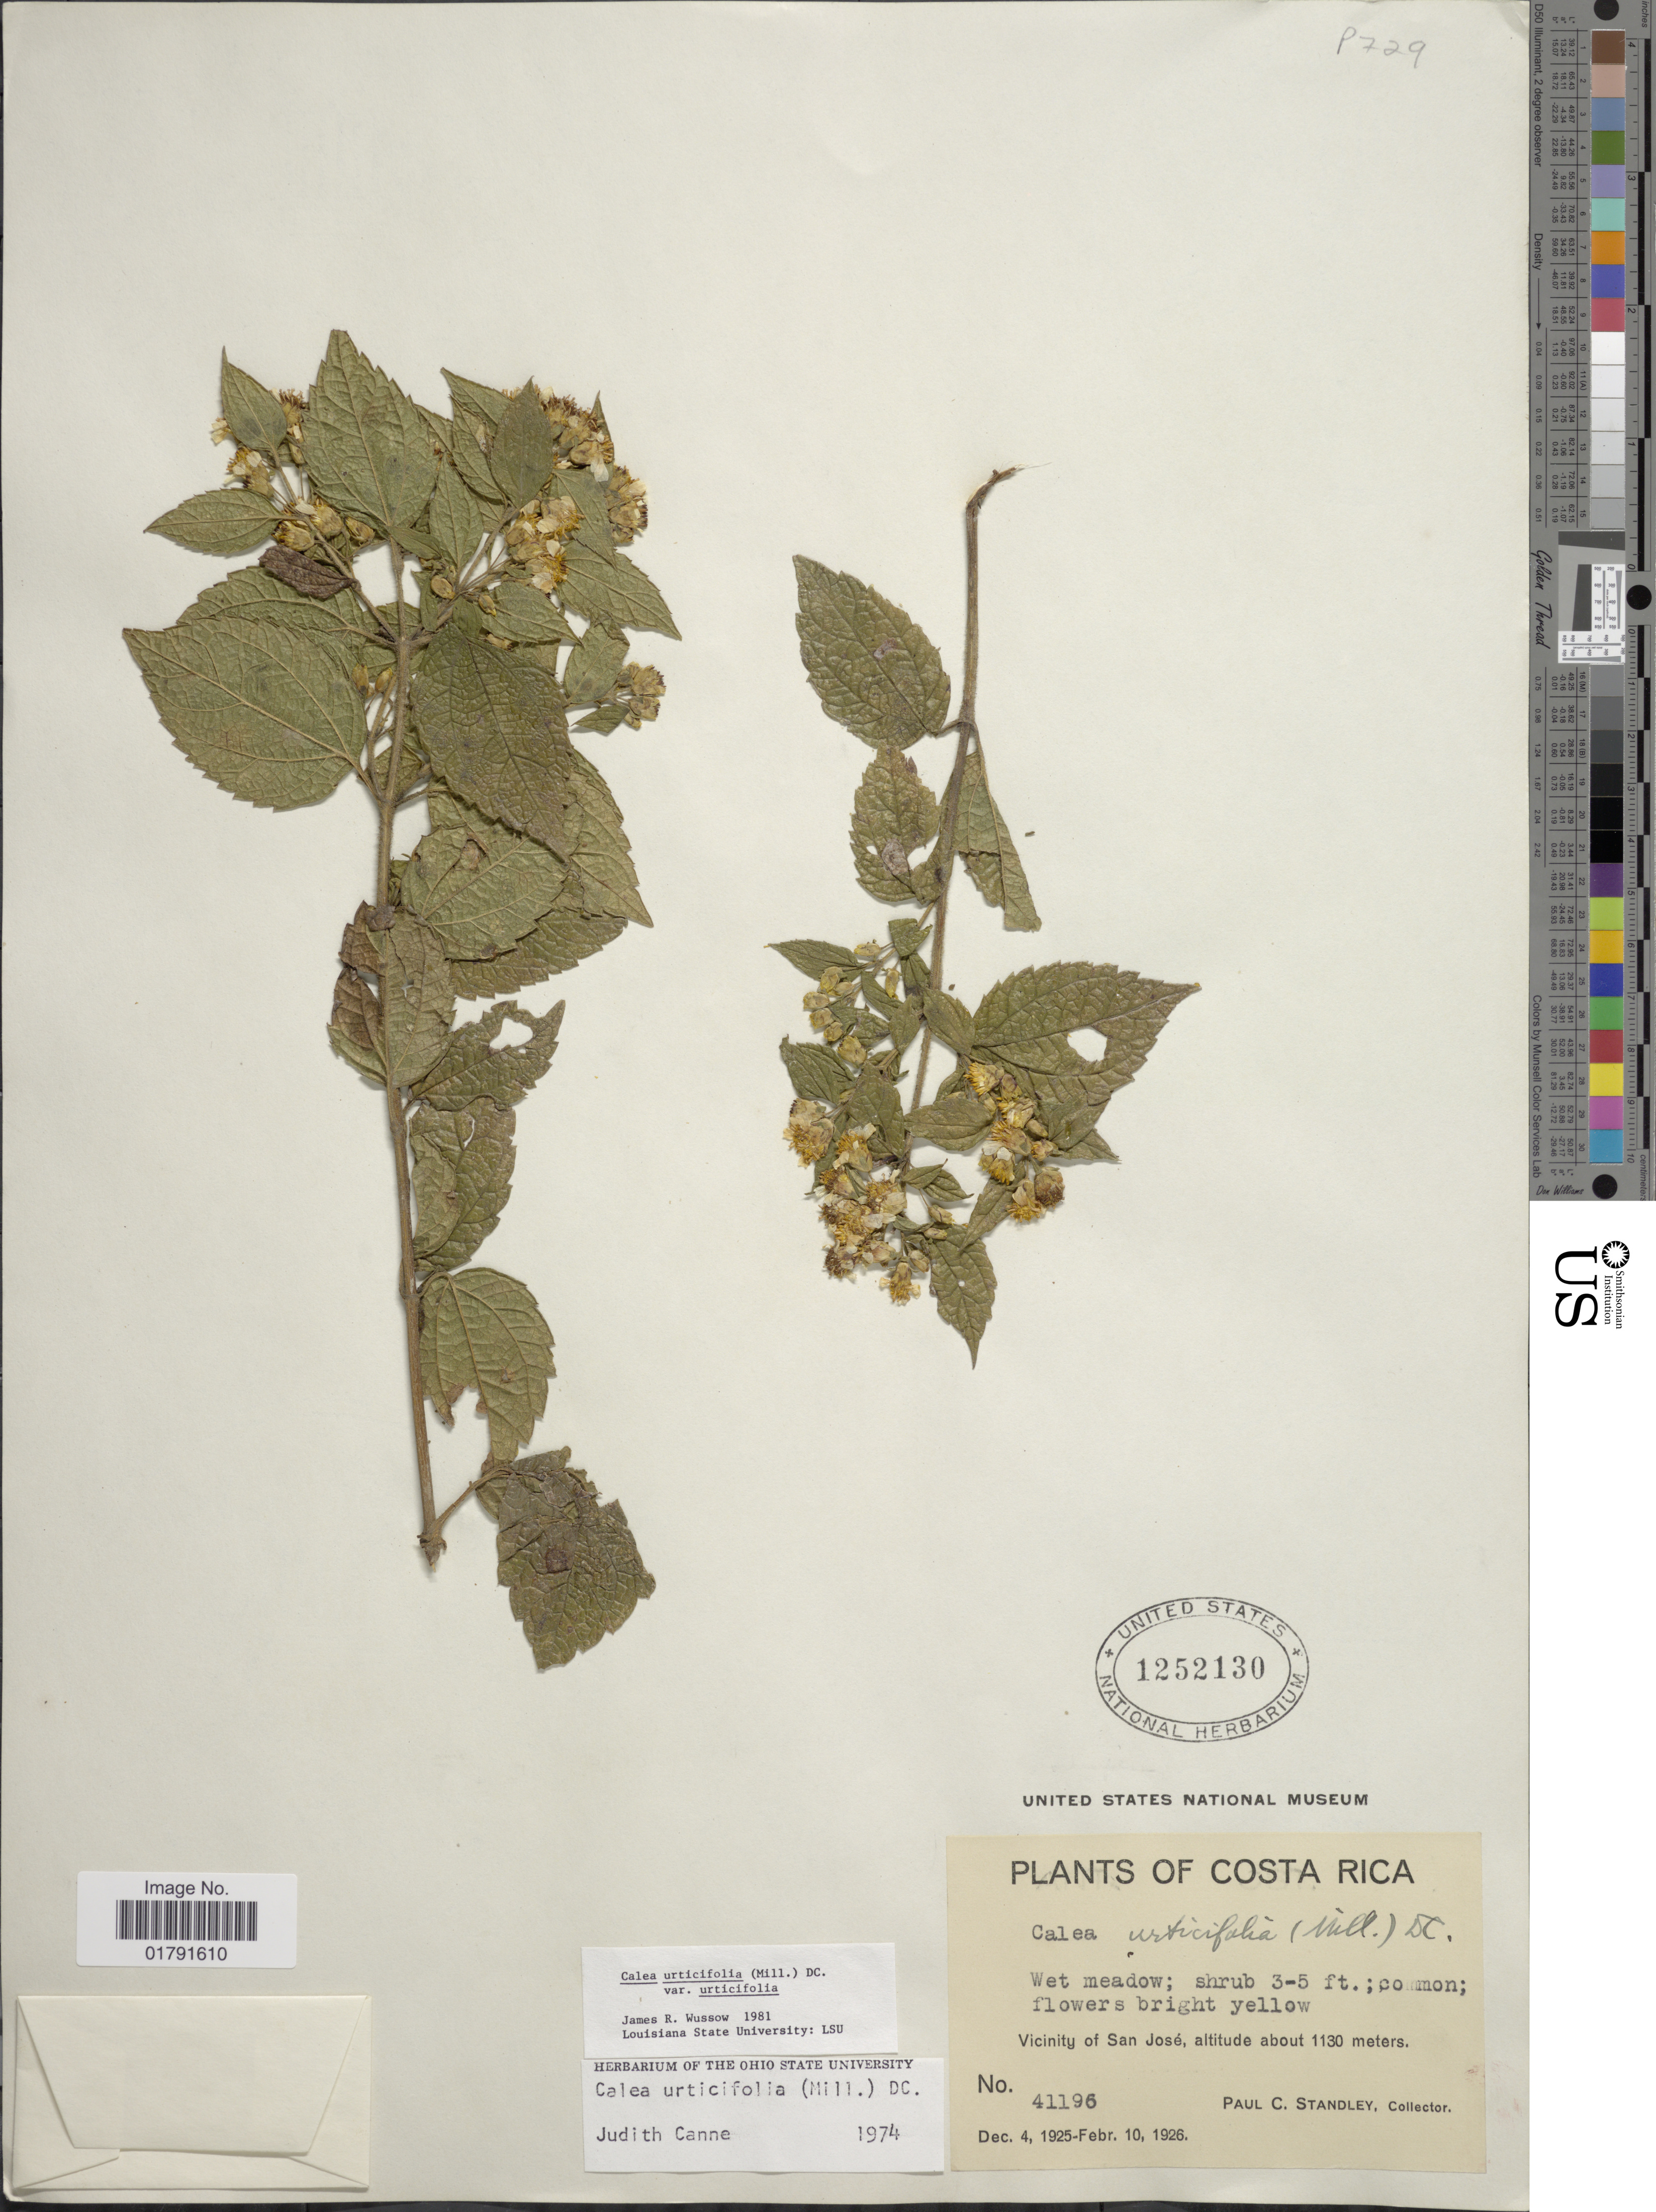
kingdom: Plantae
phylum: Tracheophyta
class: Magnoliopsida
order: Asterales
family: Asteraceae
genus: Calea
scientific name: Calea urticifolia var. urticifolia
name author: (Mill.) DC.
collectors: P. C. Standley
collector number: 41196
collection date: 1925-12-04/1926-02-10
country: Costa Rica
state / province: San José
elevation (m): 130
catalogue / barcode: US 1252130